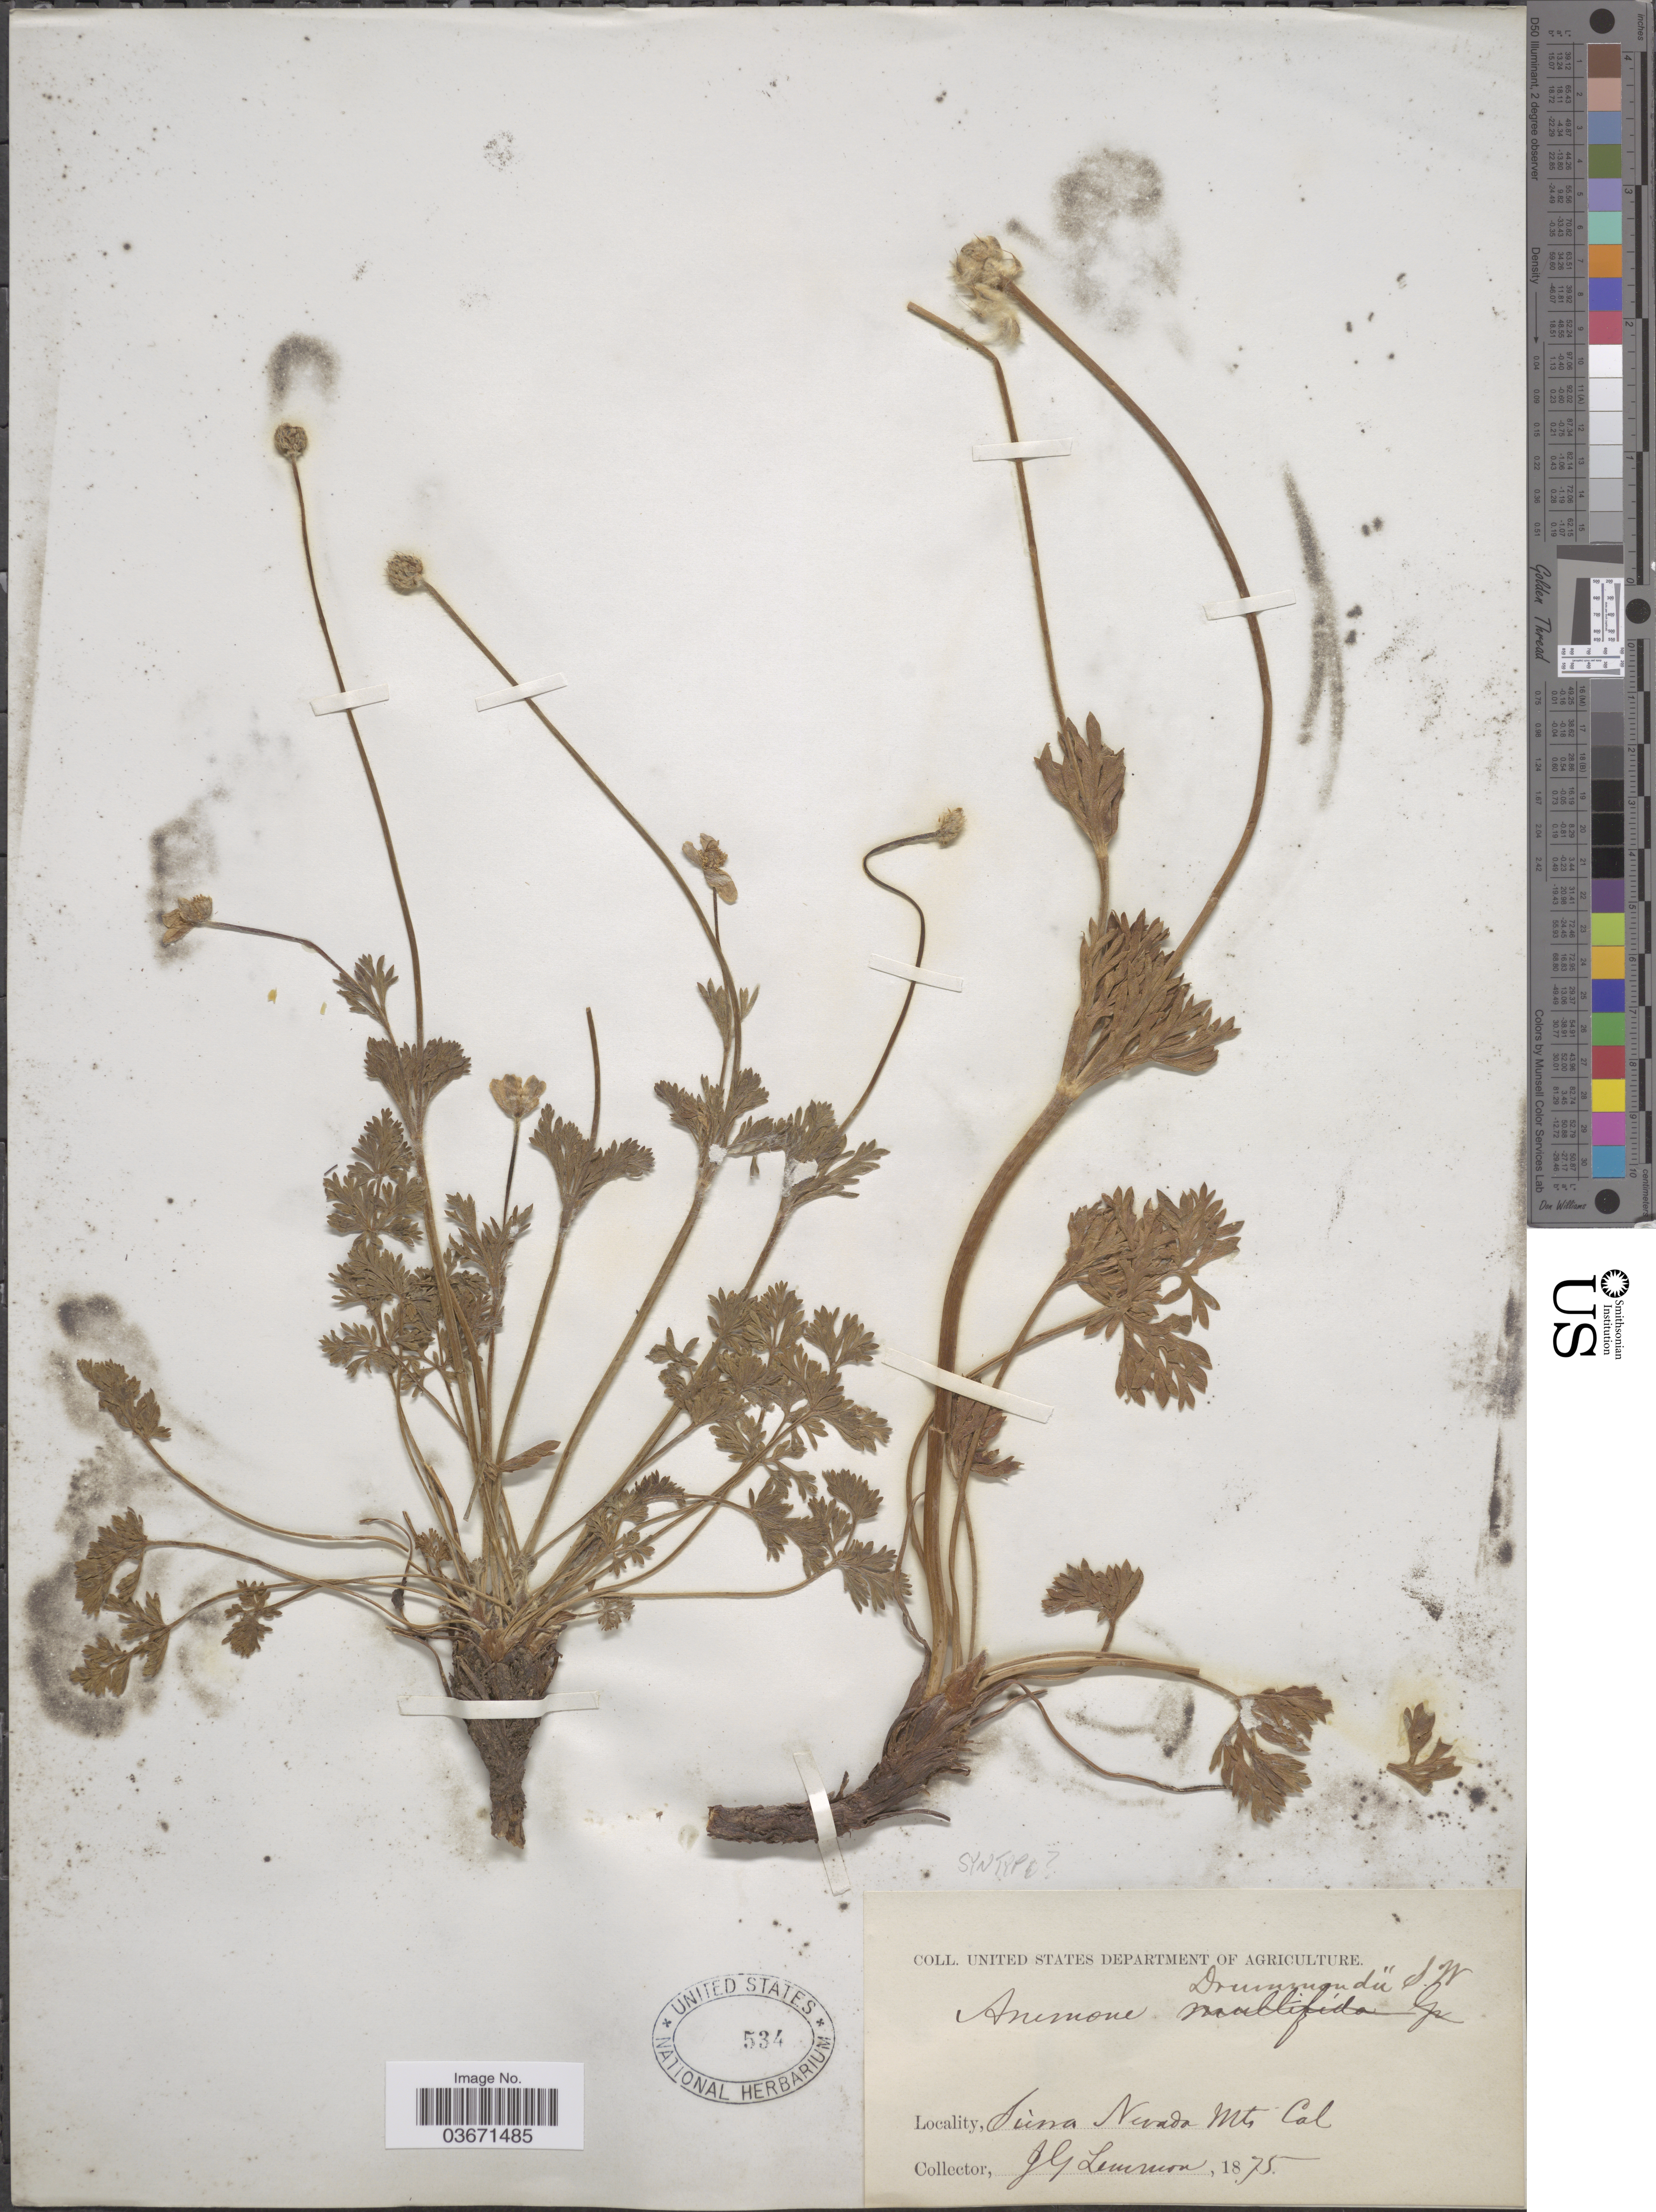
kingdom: Plantae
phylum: Tracheophyta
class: Magnoliopsida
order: Ranunculales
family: Ranunculaceae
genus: Anemone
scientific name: Anemone baldensis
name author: L.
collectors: J. Lemmon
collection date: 1875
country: United States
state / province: California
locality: Sierra Nevada Mts.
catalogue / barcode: US 534